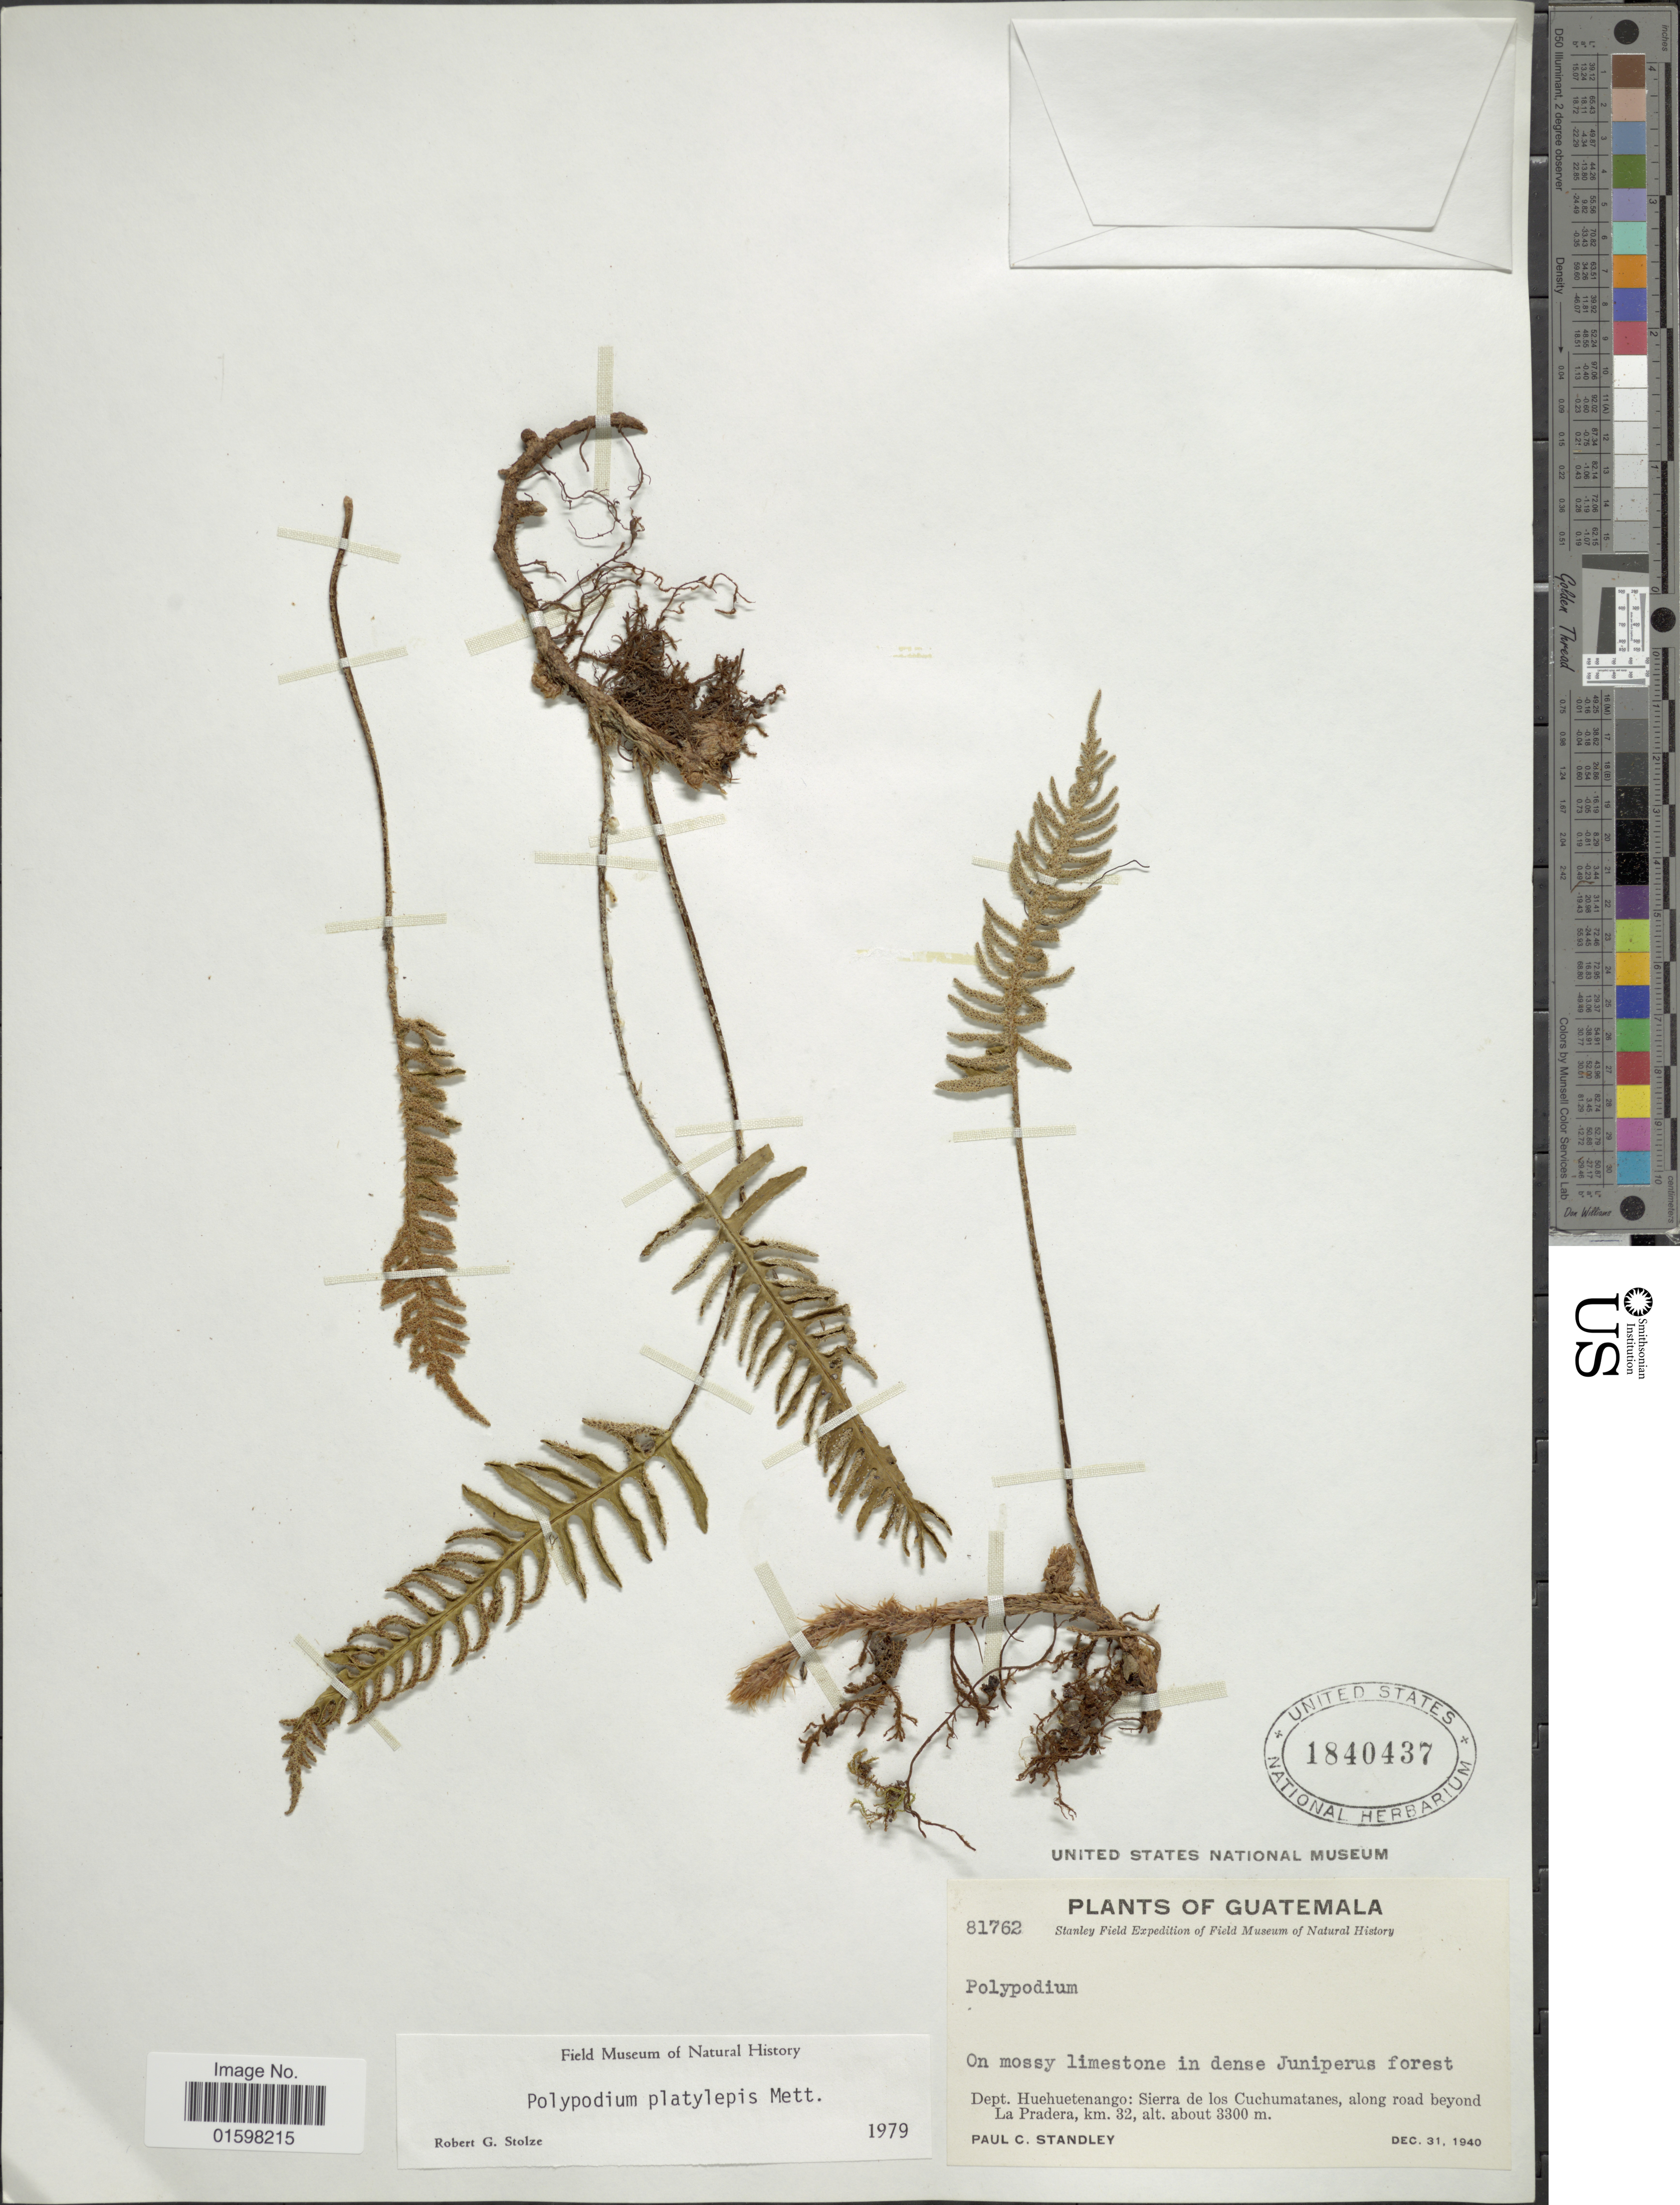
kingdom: Plantae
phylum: Tracheophyta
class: Polypodiopsida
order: Polypodiales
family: Polypodiaceae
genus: Pleopeltis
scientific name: Pleopeltis platylepis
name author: (Mett. ex Kuhn) A.R. Sm. & Tejero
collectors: P. C. Standley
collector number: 81762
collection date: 1940-12-31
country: Guatemala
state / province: Huehuetenango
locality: Dept. Huehuetenange: Sierra de los Cuchumatanes, along road beyond La Pradera, Km 32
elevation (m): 3300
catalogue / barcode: US 1840437